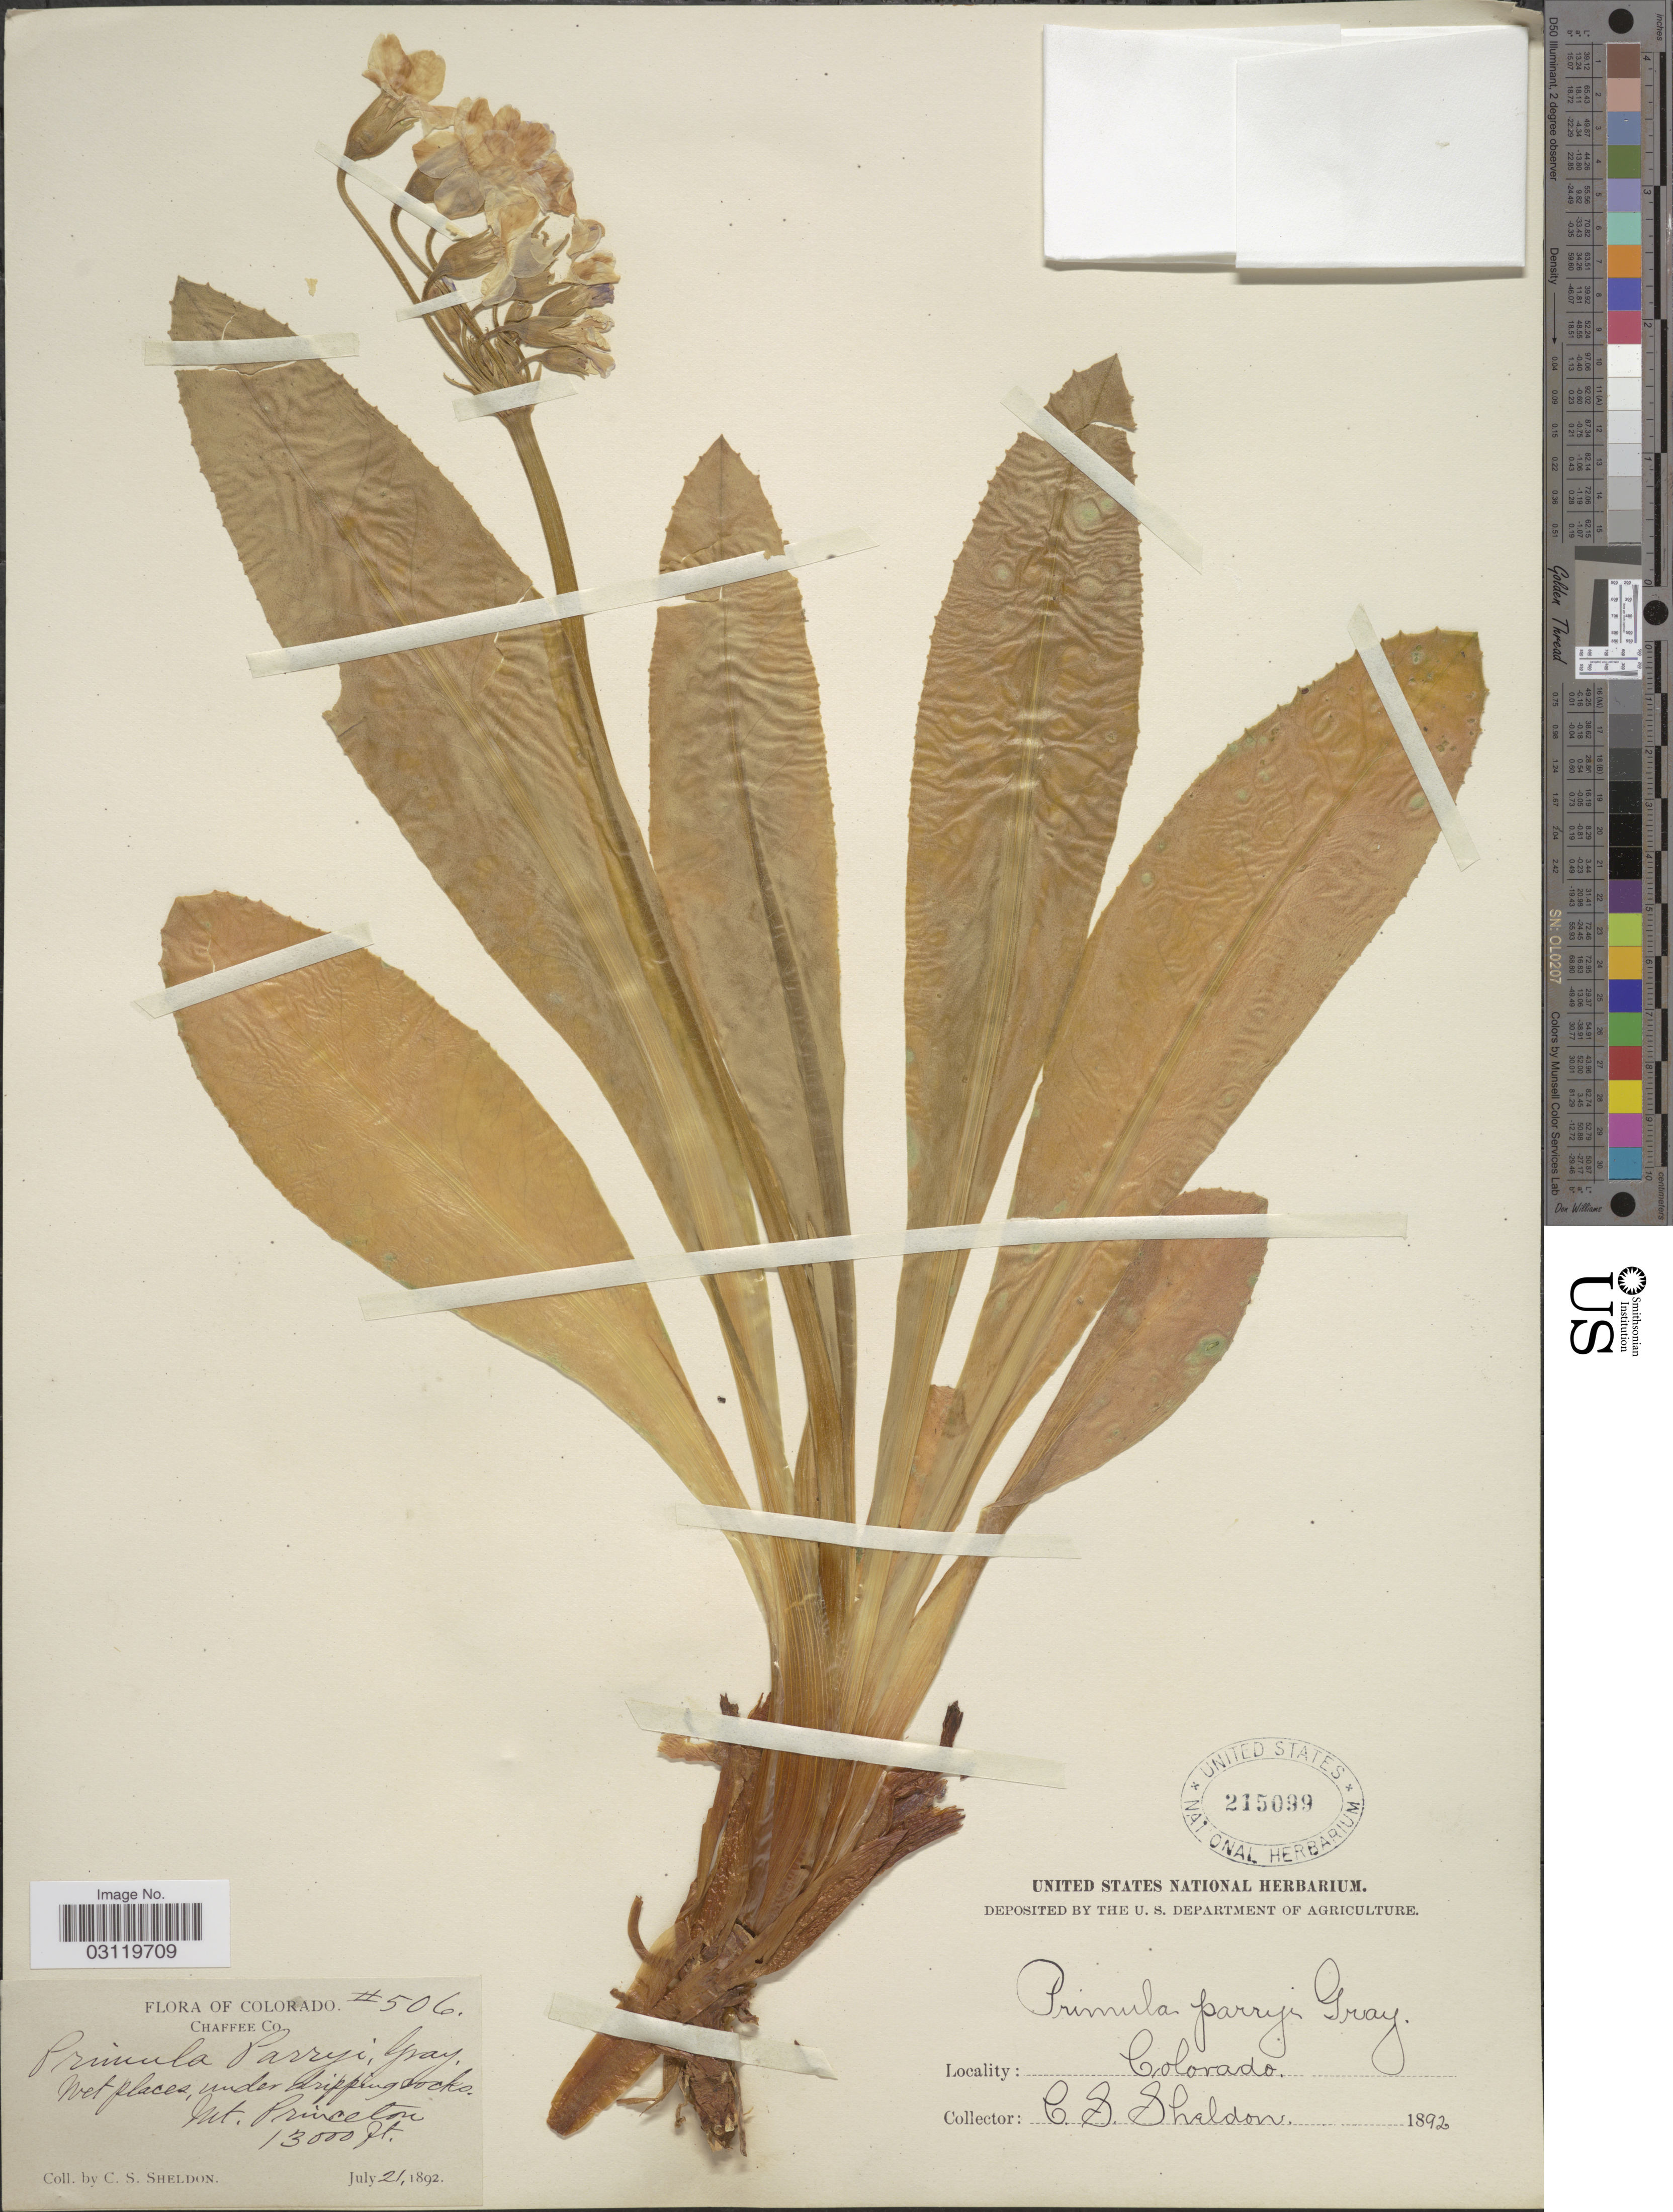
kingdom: Plantae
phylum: Tracheophyta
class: Magnoliopsida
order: Ericales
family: Primulaceae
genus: Primula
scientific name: Primula parryi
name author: A. Gray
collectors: C. S. Sheldon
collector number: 506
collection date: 1892-07-21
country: United States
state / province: Colorado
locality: Chaffee Co., Mt Princeton.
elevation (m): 3962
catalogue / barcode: US 215099